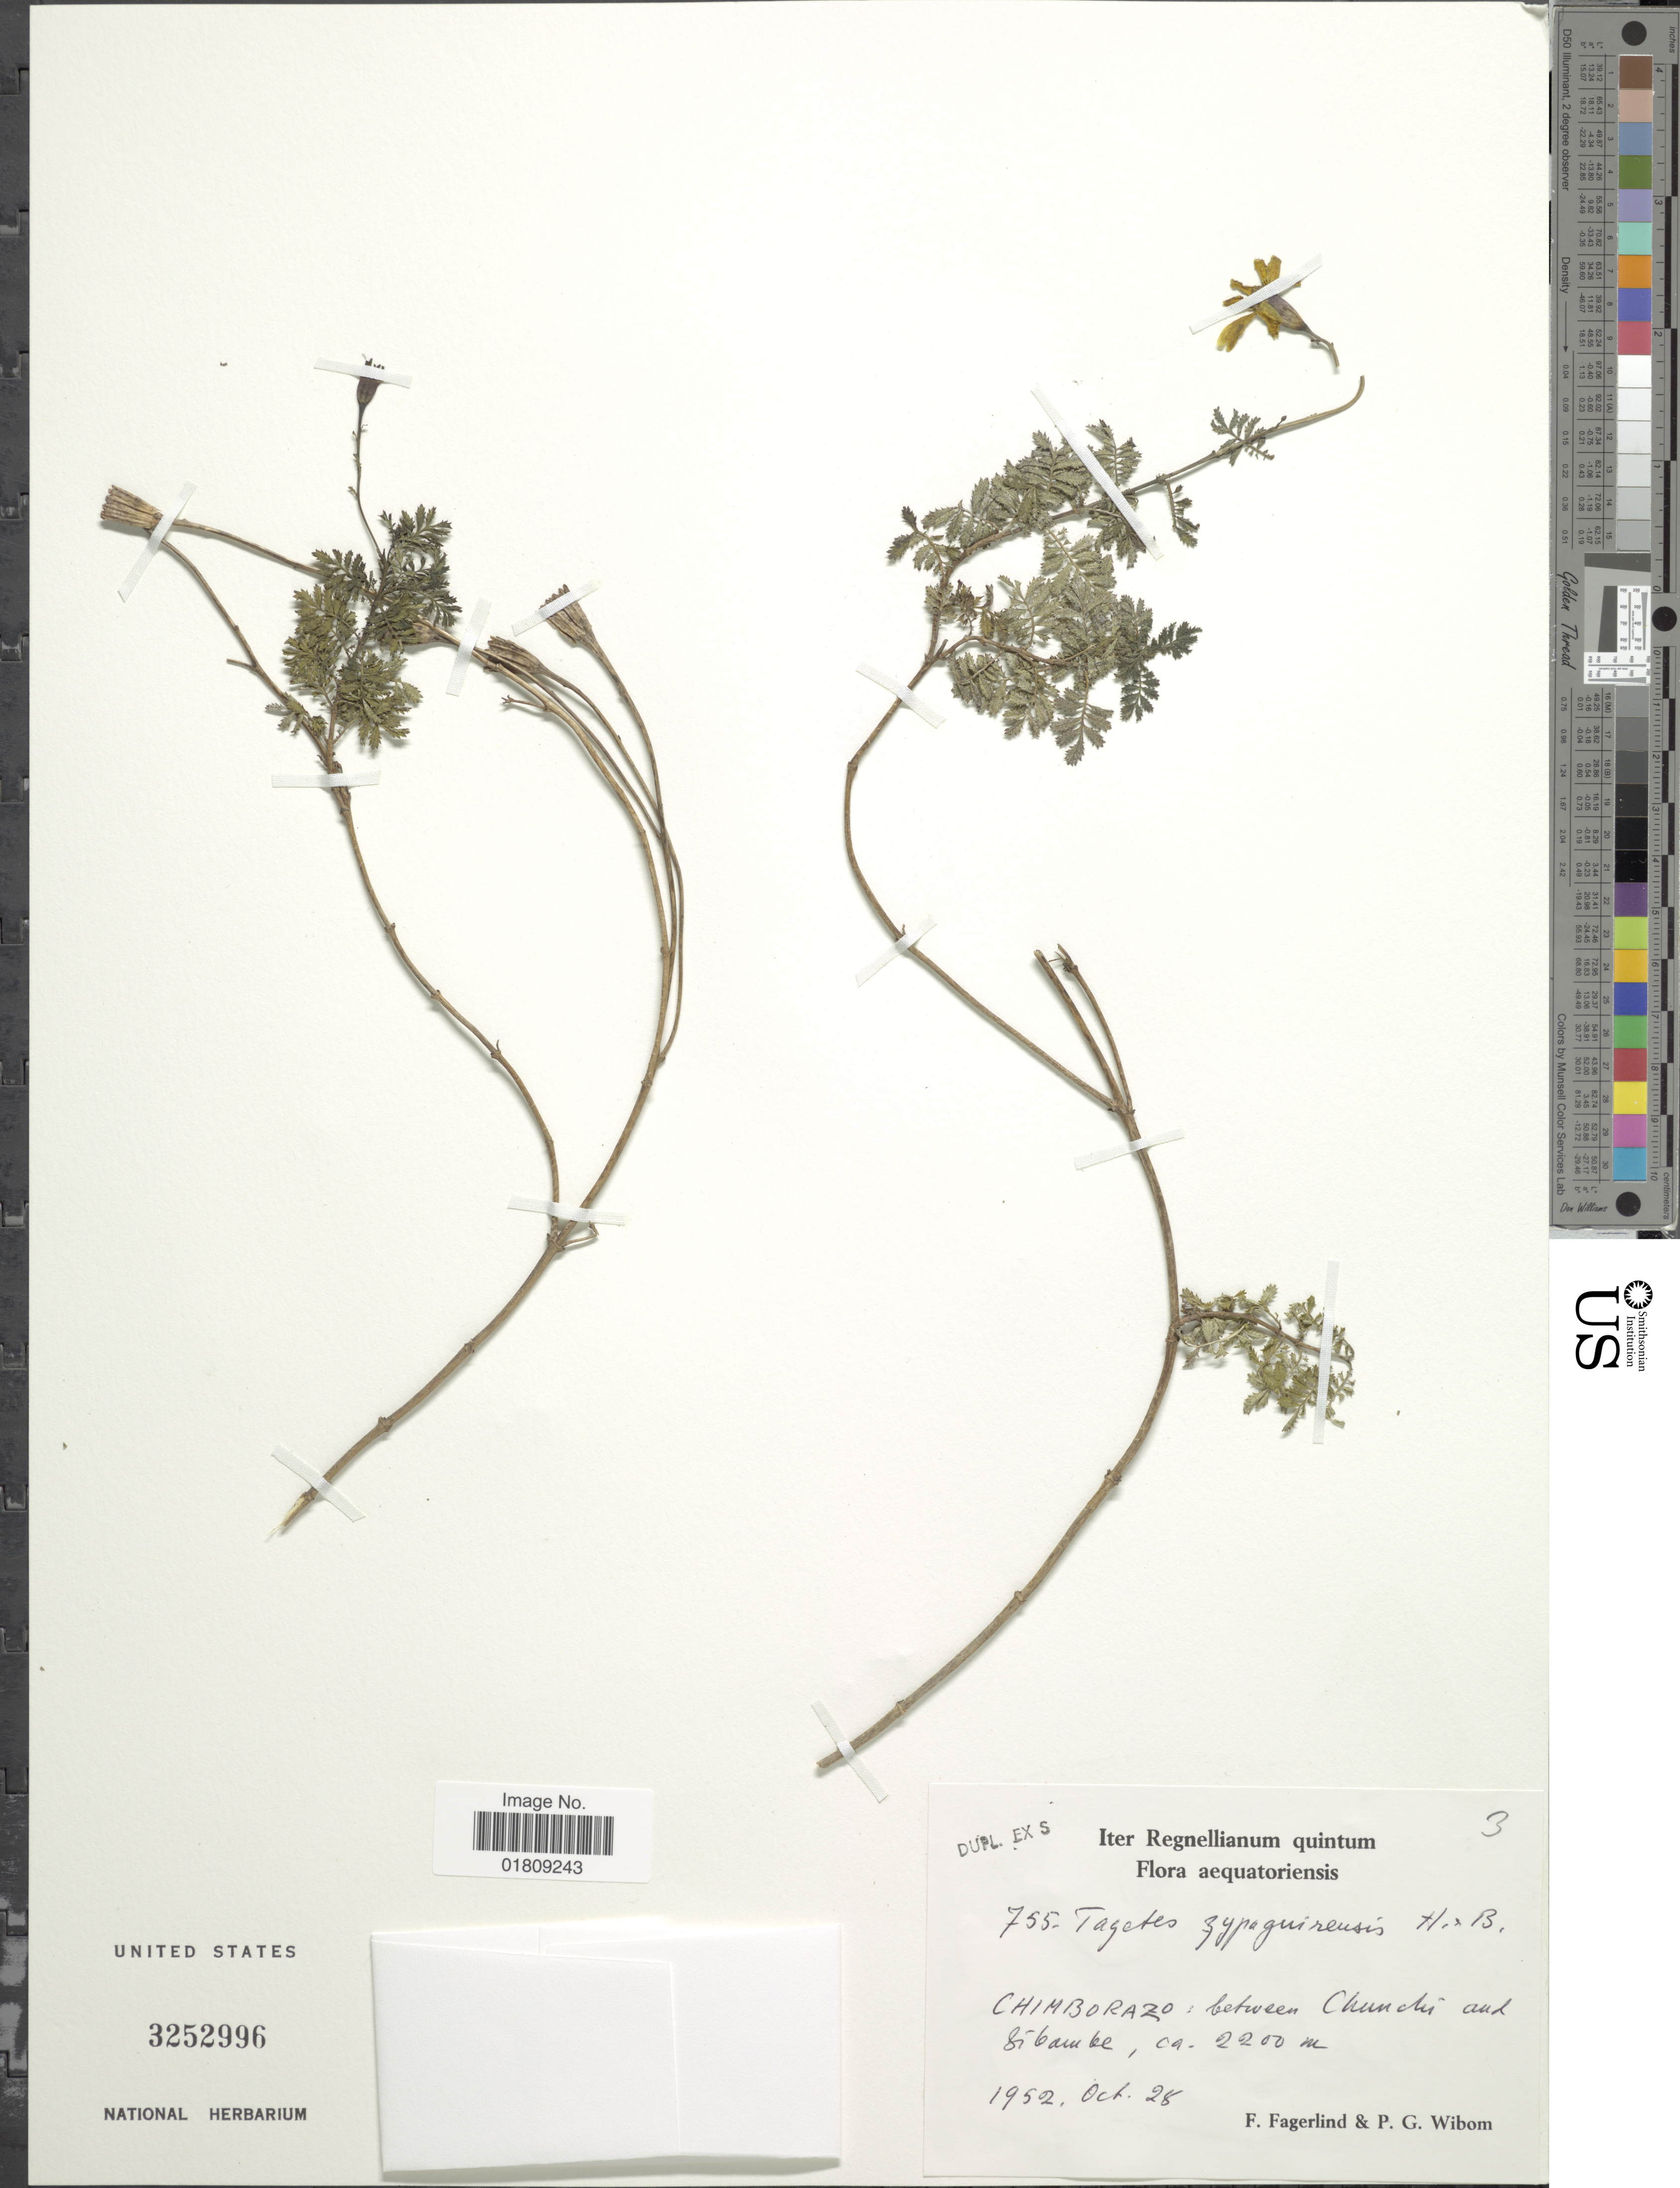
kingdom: Plantae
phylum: Tracheophyta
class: Magnoliopsida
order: Asterales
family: Asteraceae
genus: Tagetes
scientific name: Tagetes zypaquirensis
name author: Humb. & Bonpl.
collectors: F. Fagerlind & P. Wibom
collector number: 3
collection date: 1952-10-28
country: Ecuador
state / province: Chimborazo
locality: Between Chunchi and Sibambe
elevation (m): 2200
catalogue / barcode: US 3252996